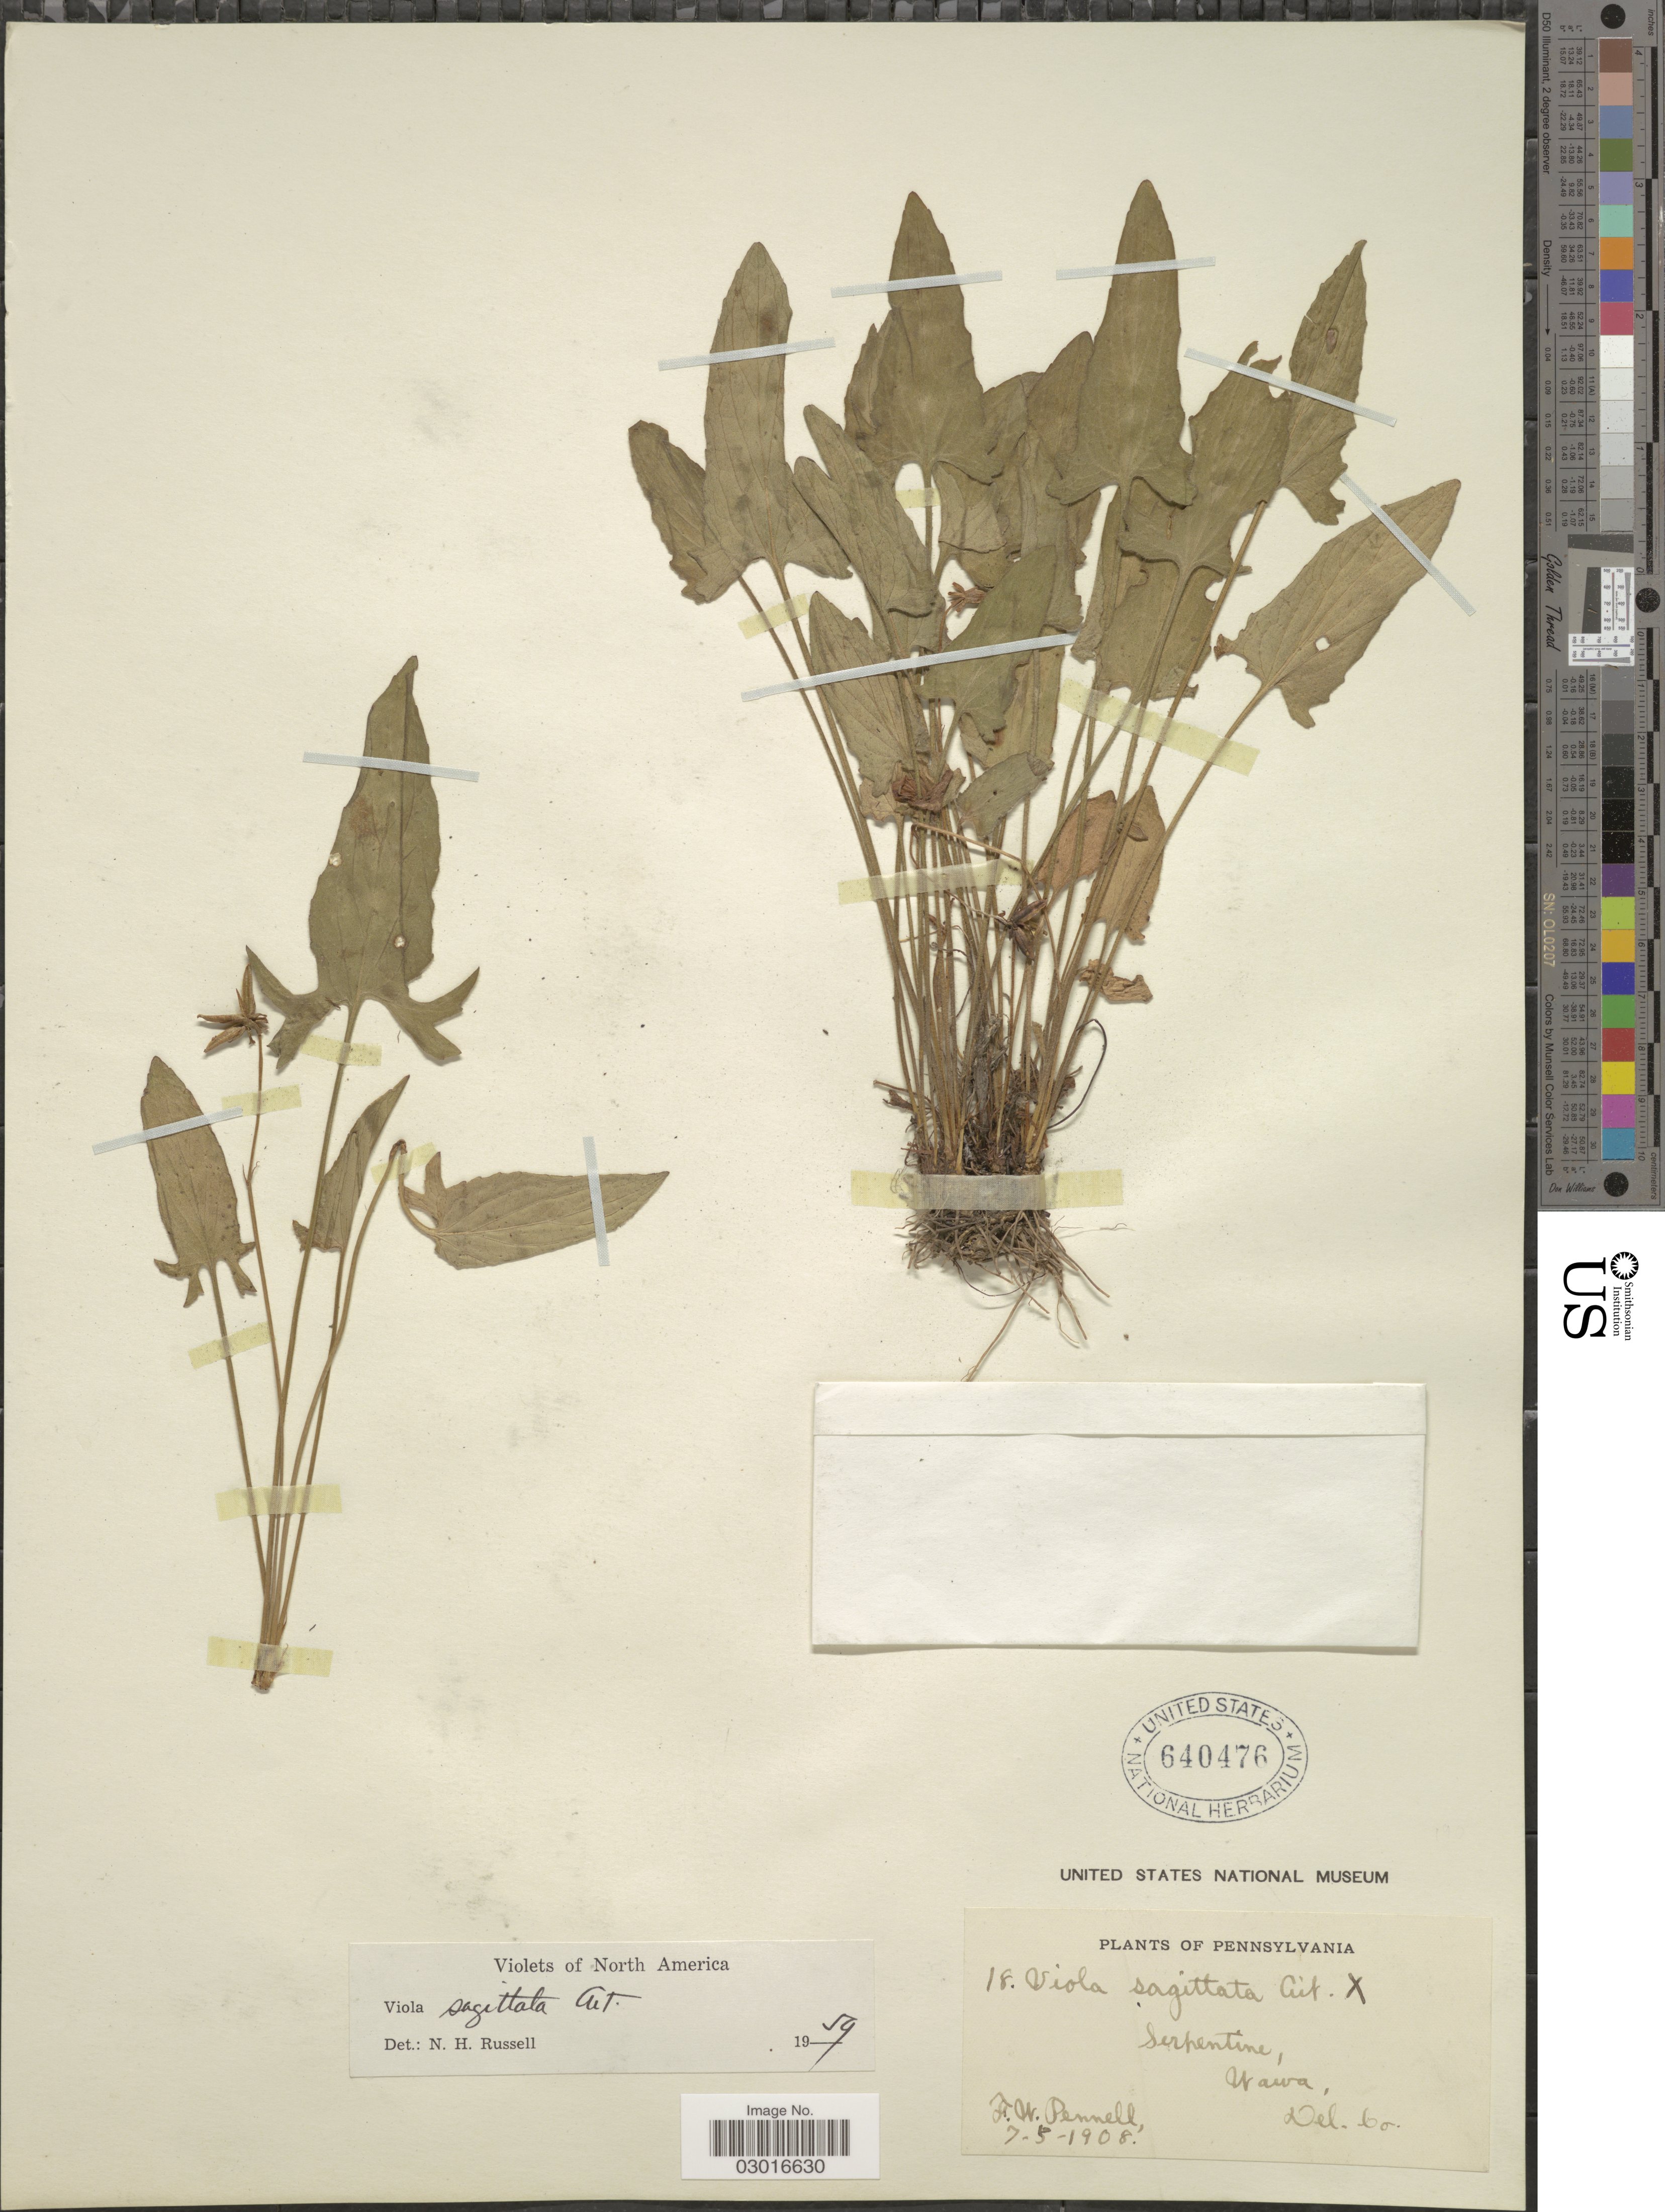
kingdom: Plantae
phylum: Tracheophyta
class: Magnoliopsida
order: Malpighiales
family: Violaceae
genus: Viola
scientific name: Viola sagittata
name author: Aiton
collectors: F. W. Pennell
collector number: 18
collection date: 1908-05-07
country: United States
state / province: Pennsylvania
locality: Serpentine, Wawa, Del Co.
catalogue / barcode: US 640476